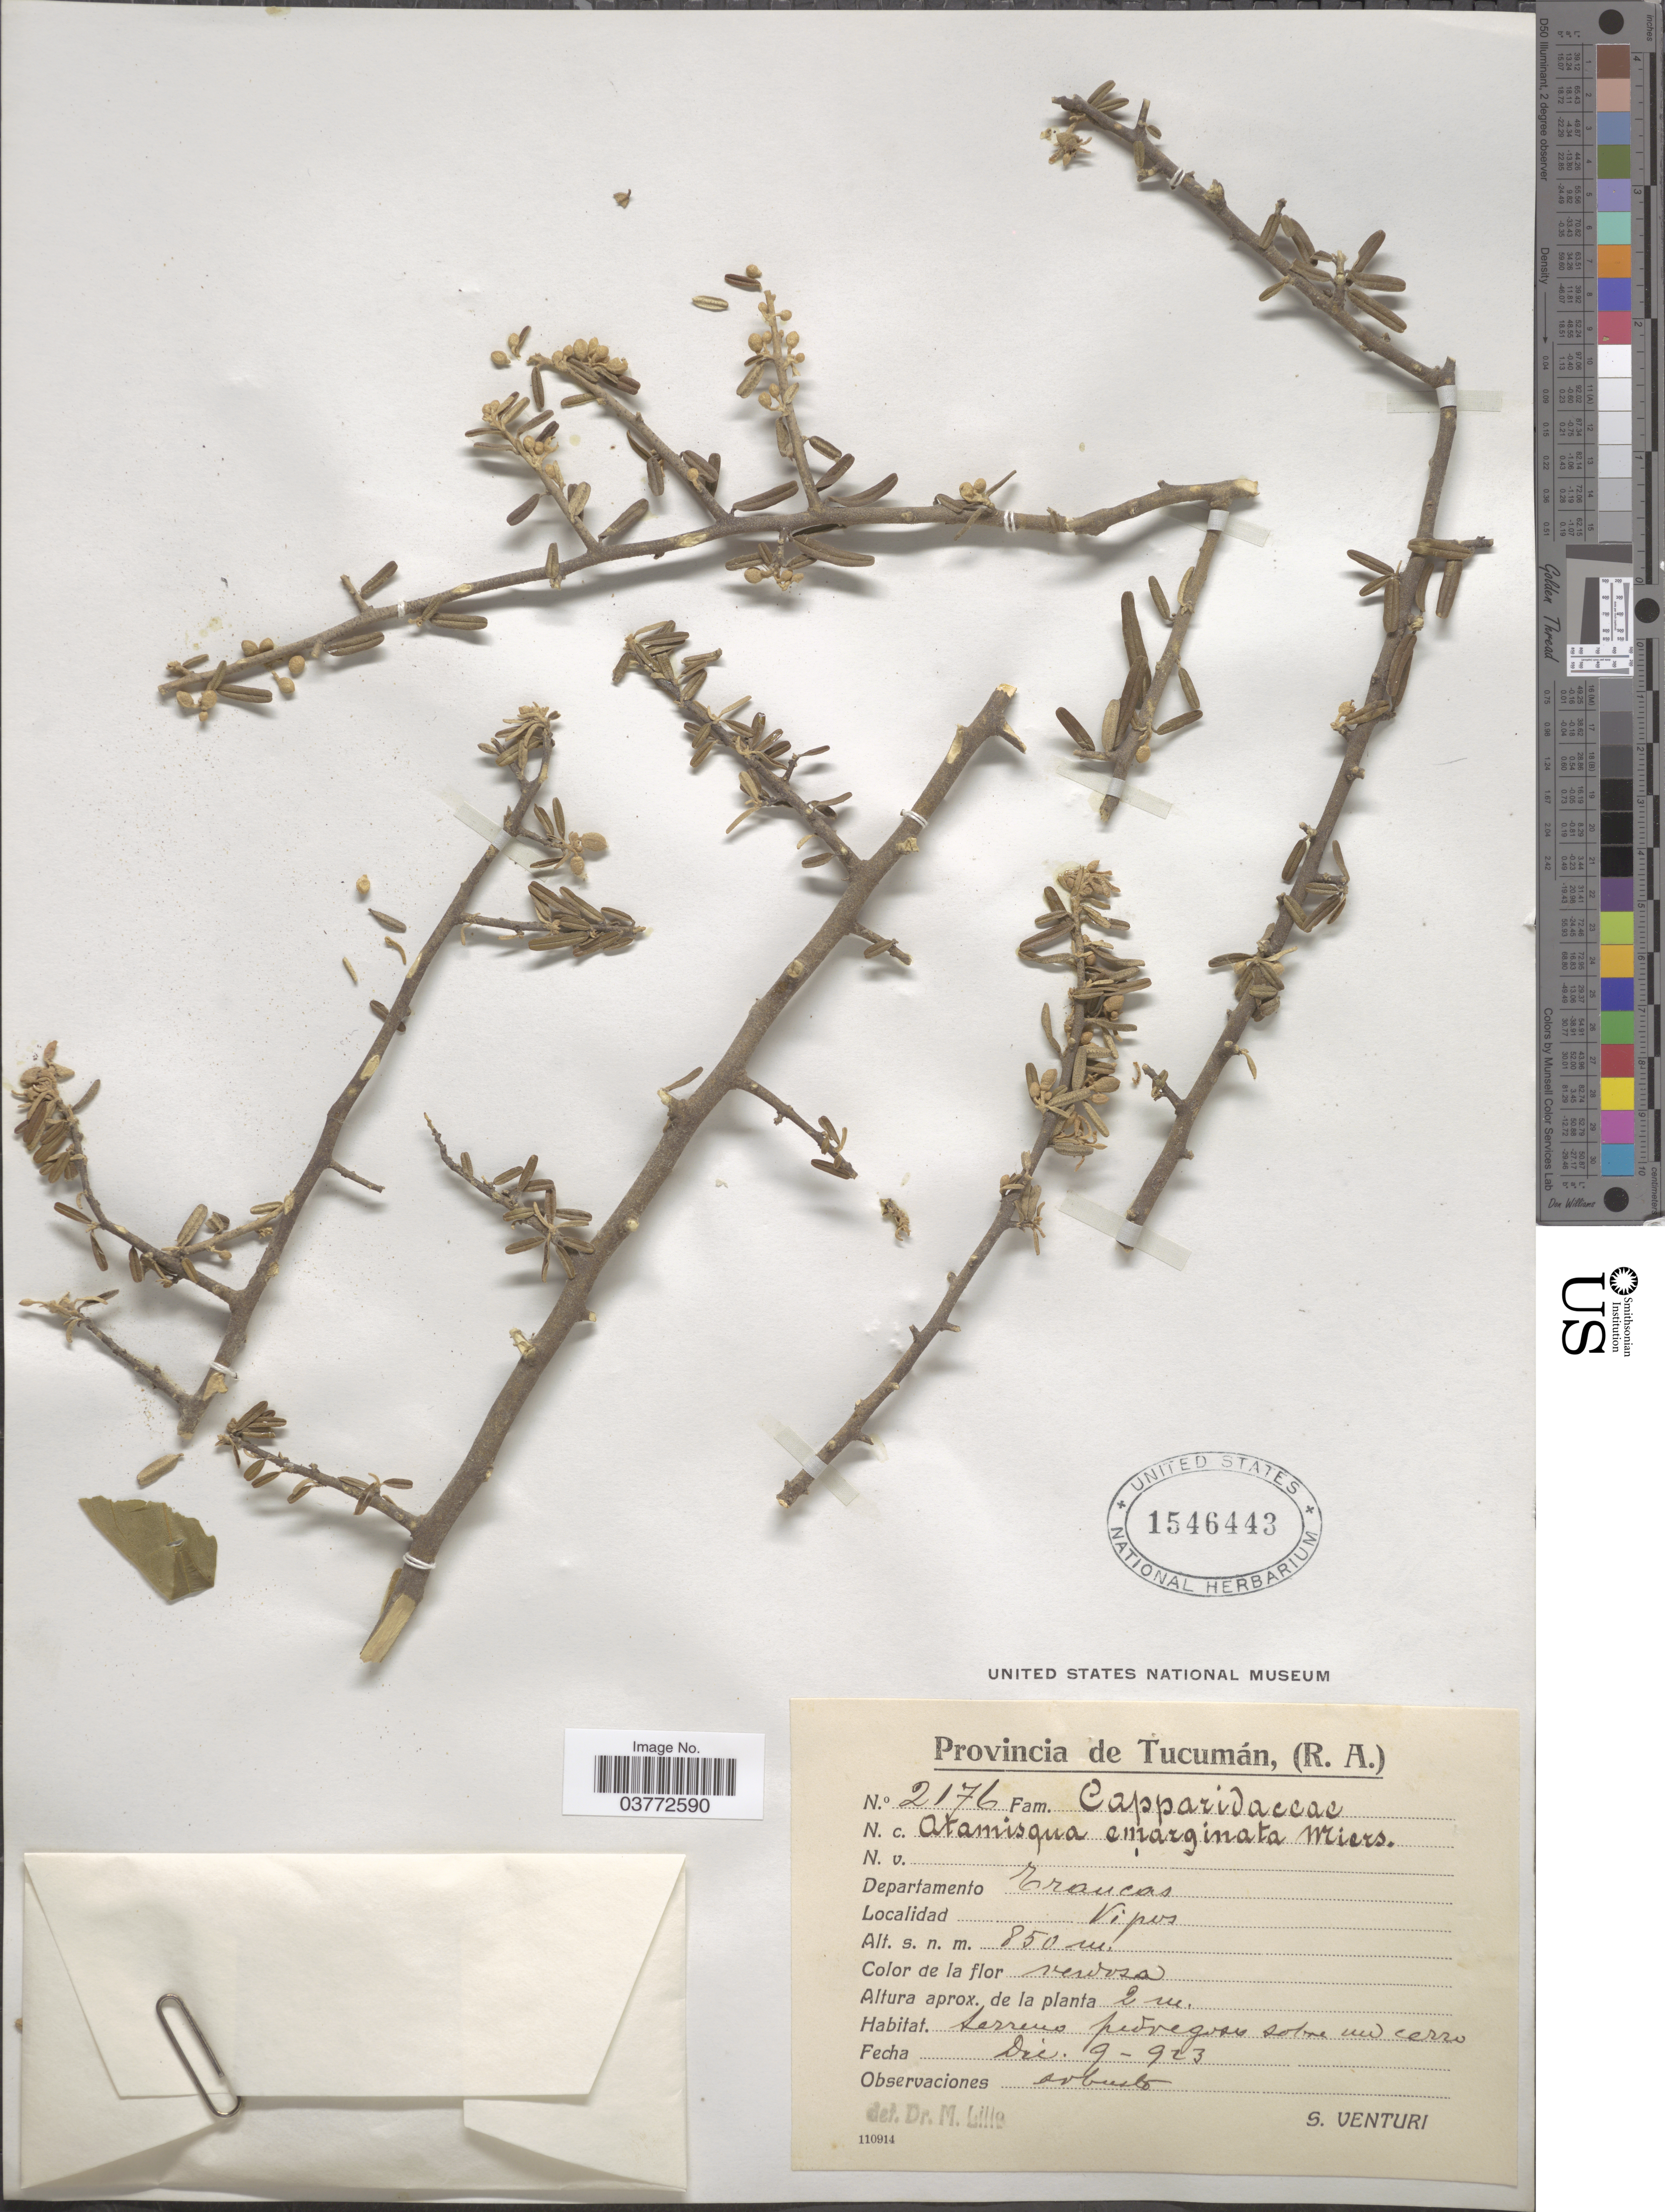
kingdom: Plantae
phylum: Tracheophyta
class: Magnoliopsida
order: Brassicales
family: Capparaceae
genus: Atamisquea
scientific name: Atamisquea emarginata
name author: Miers ex Hook. & Arn.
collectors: S. Venturi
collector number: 2176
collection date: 1923-12-09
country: Argentina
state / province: Tucuman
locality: Departamento Trancas. Vipos.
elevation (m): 850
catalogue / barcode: US 1546443